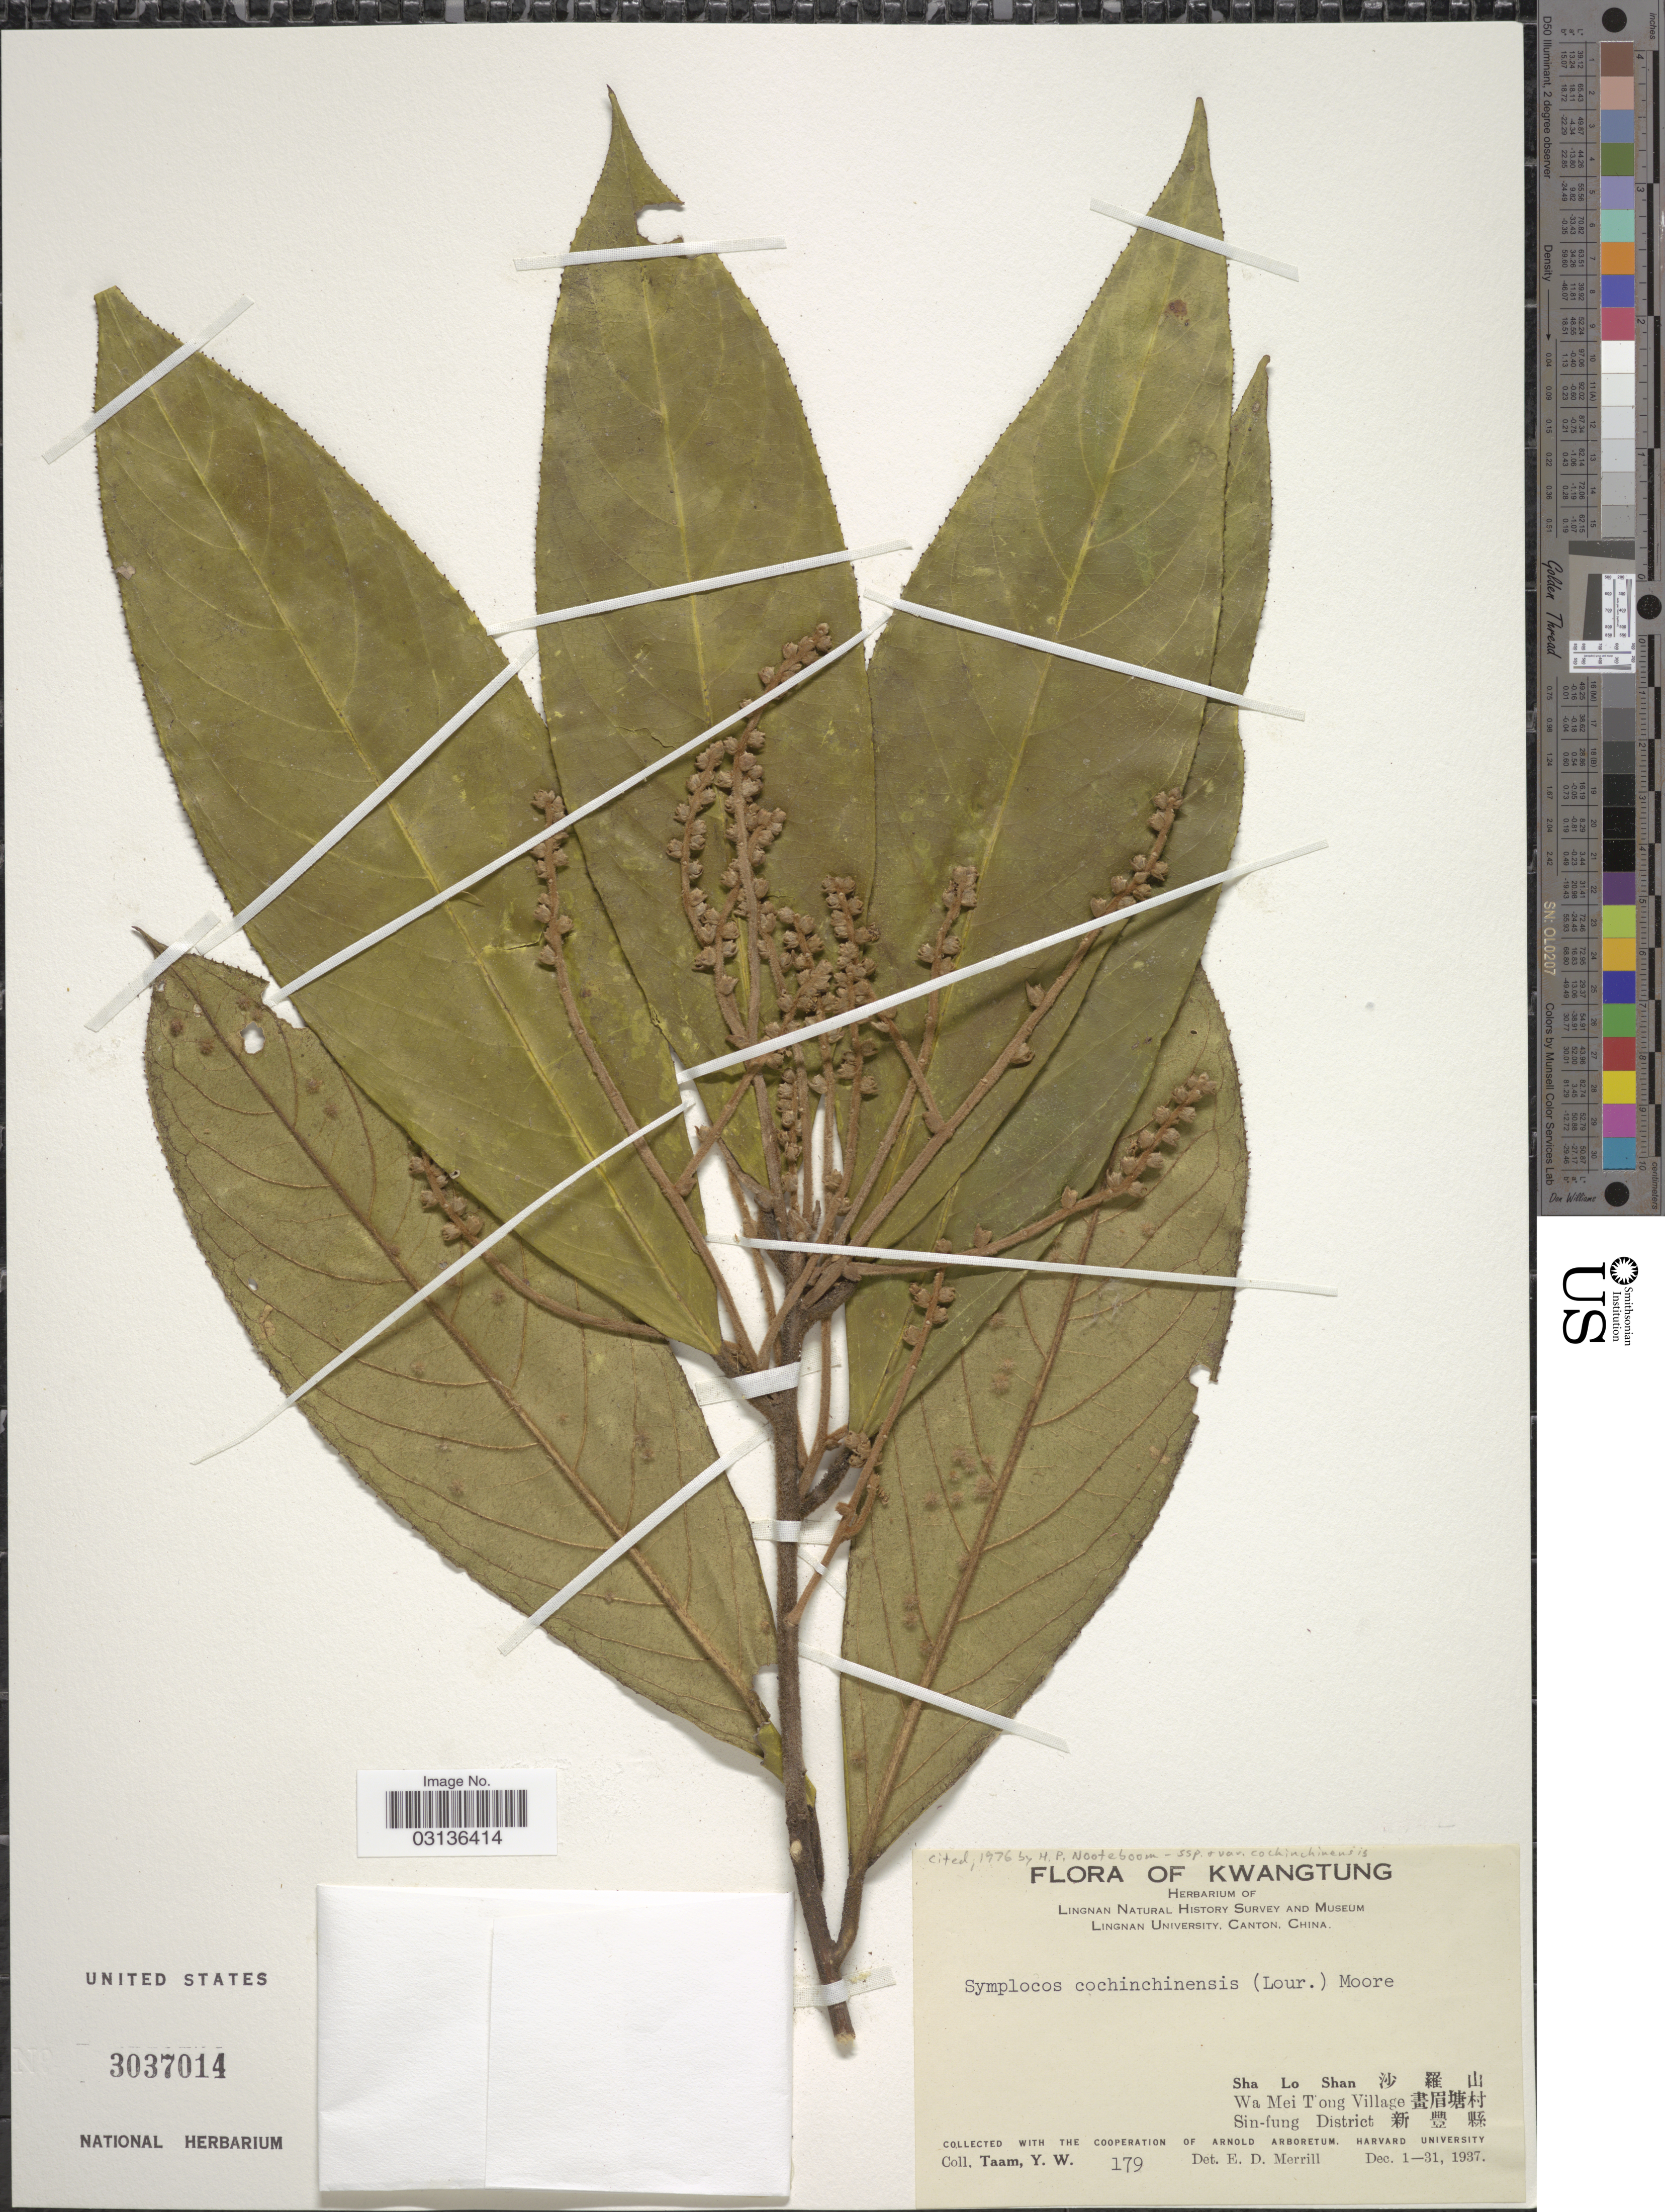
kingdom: Plantae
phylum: Tracheophyta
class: Magnoliopsida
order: Ericales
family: Symplocaceae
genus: Symplocos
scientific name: Symplocos cochinchinensis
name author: (Lour.) S. Moore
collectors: Y. W. Taam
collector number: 179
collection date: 1937-12-01/1937-12-31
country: China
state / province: Guangdong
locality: Kwangtung. Sha Lo Shan, Wa Mei T'ong Village. Sin-fung District.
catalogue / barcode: US 3037014